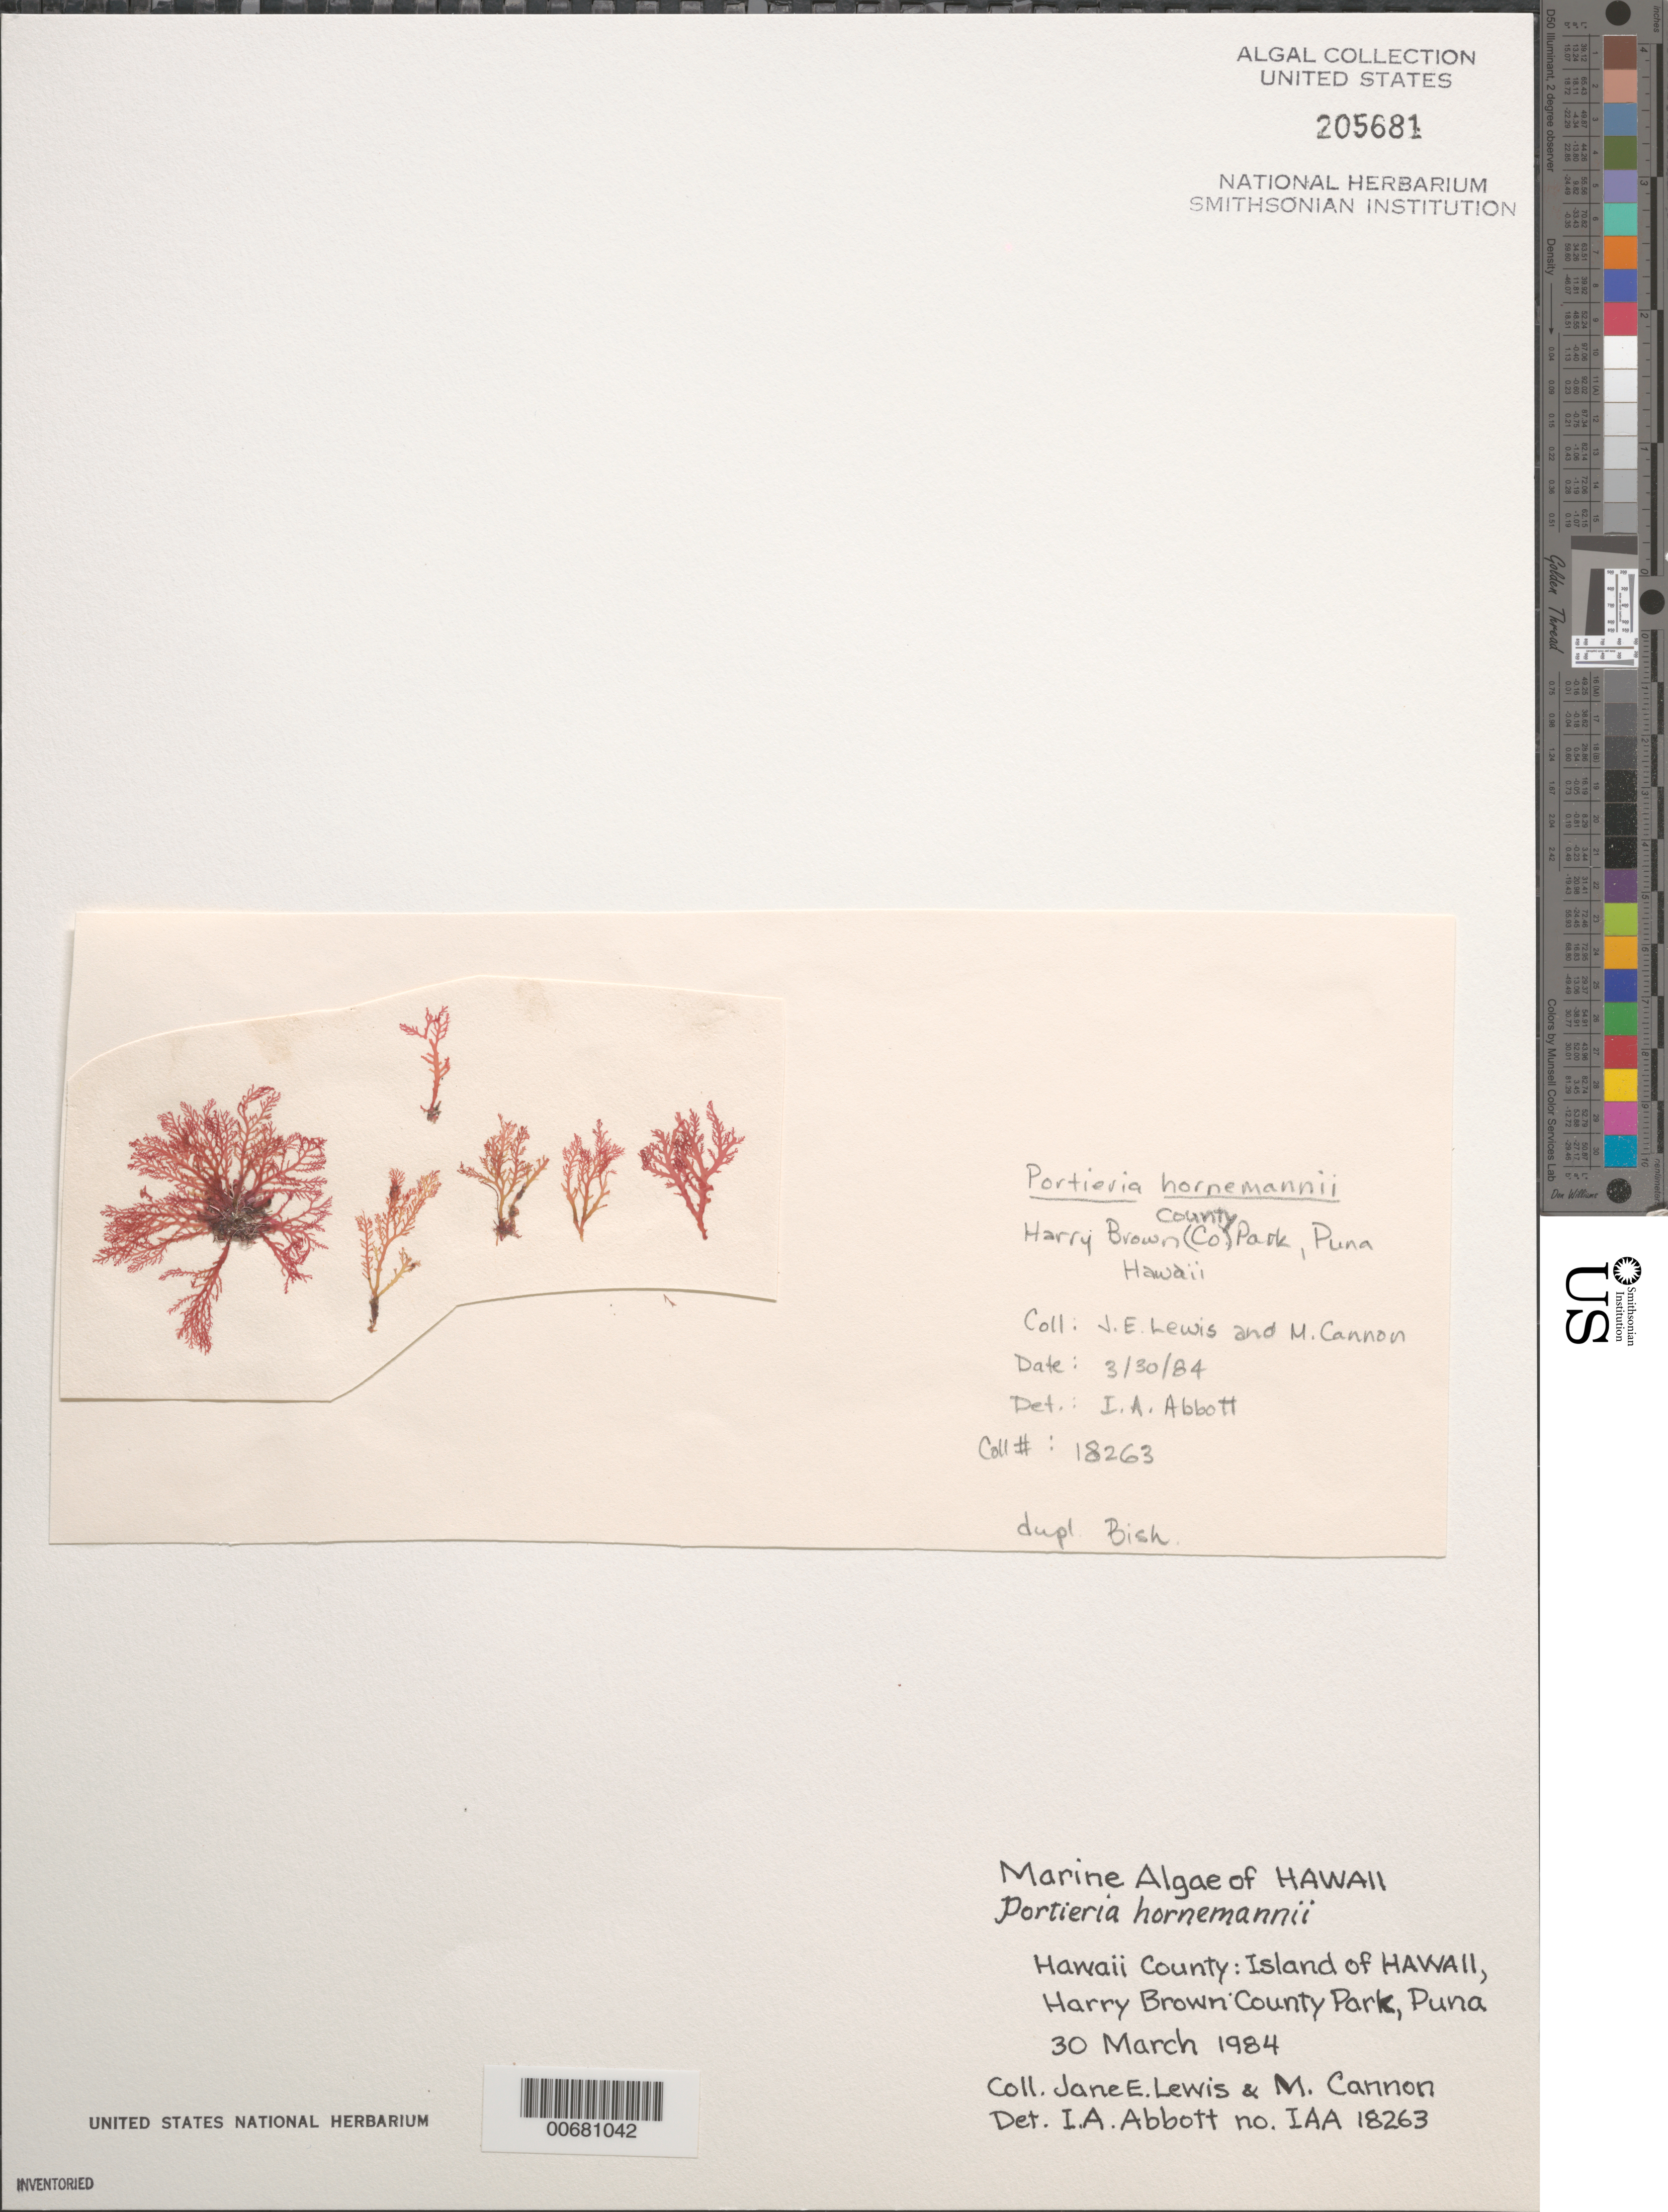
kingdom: Plantae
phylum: Rhodophyta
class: Florideophyceae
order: Gigartinales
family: Rhizophyllidaceae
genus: Portieria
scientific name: Portieria hornemannii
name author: (Lyngbye) P.C. Silva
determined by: Abbott, Isabella A.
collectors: J. Lewis & M. Cannon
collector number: IAA 18263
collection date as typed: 30 Mar 1984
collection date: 1984-03-30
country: United States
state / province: Hawaii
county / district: Hawaii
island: Hawaii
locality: Harry Brown County Park, Puna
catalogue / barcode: US 205681